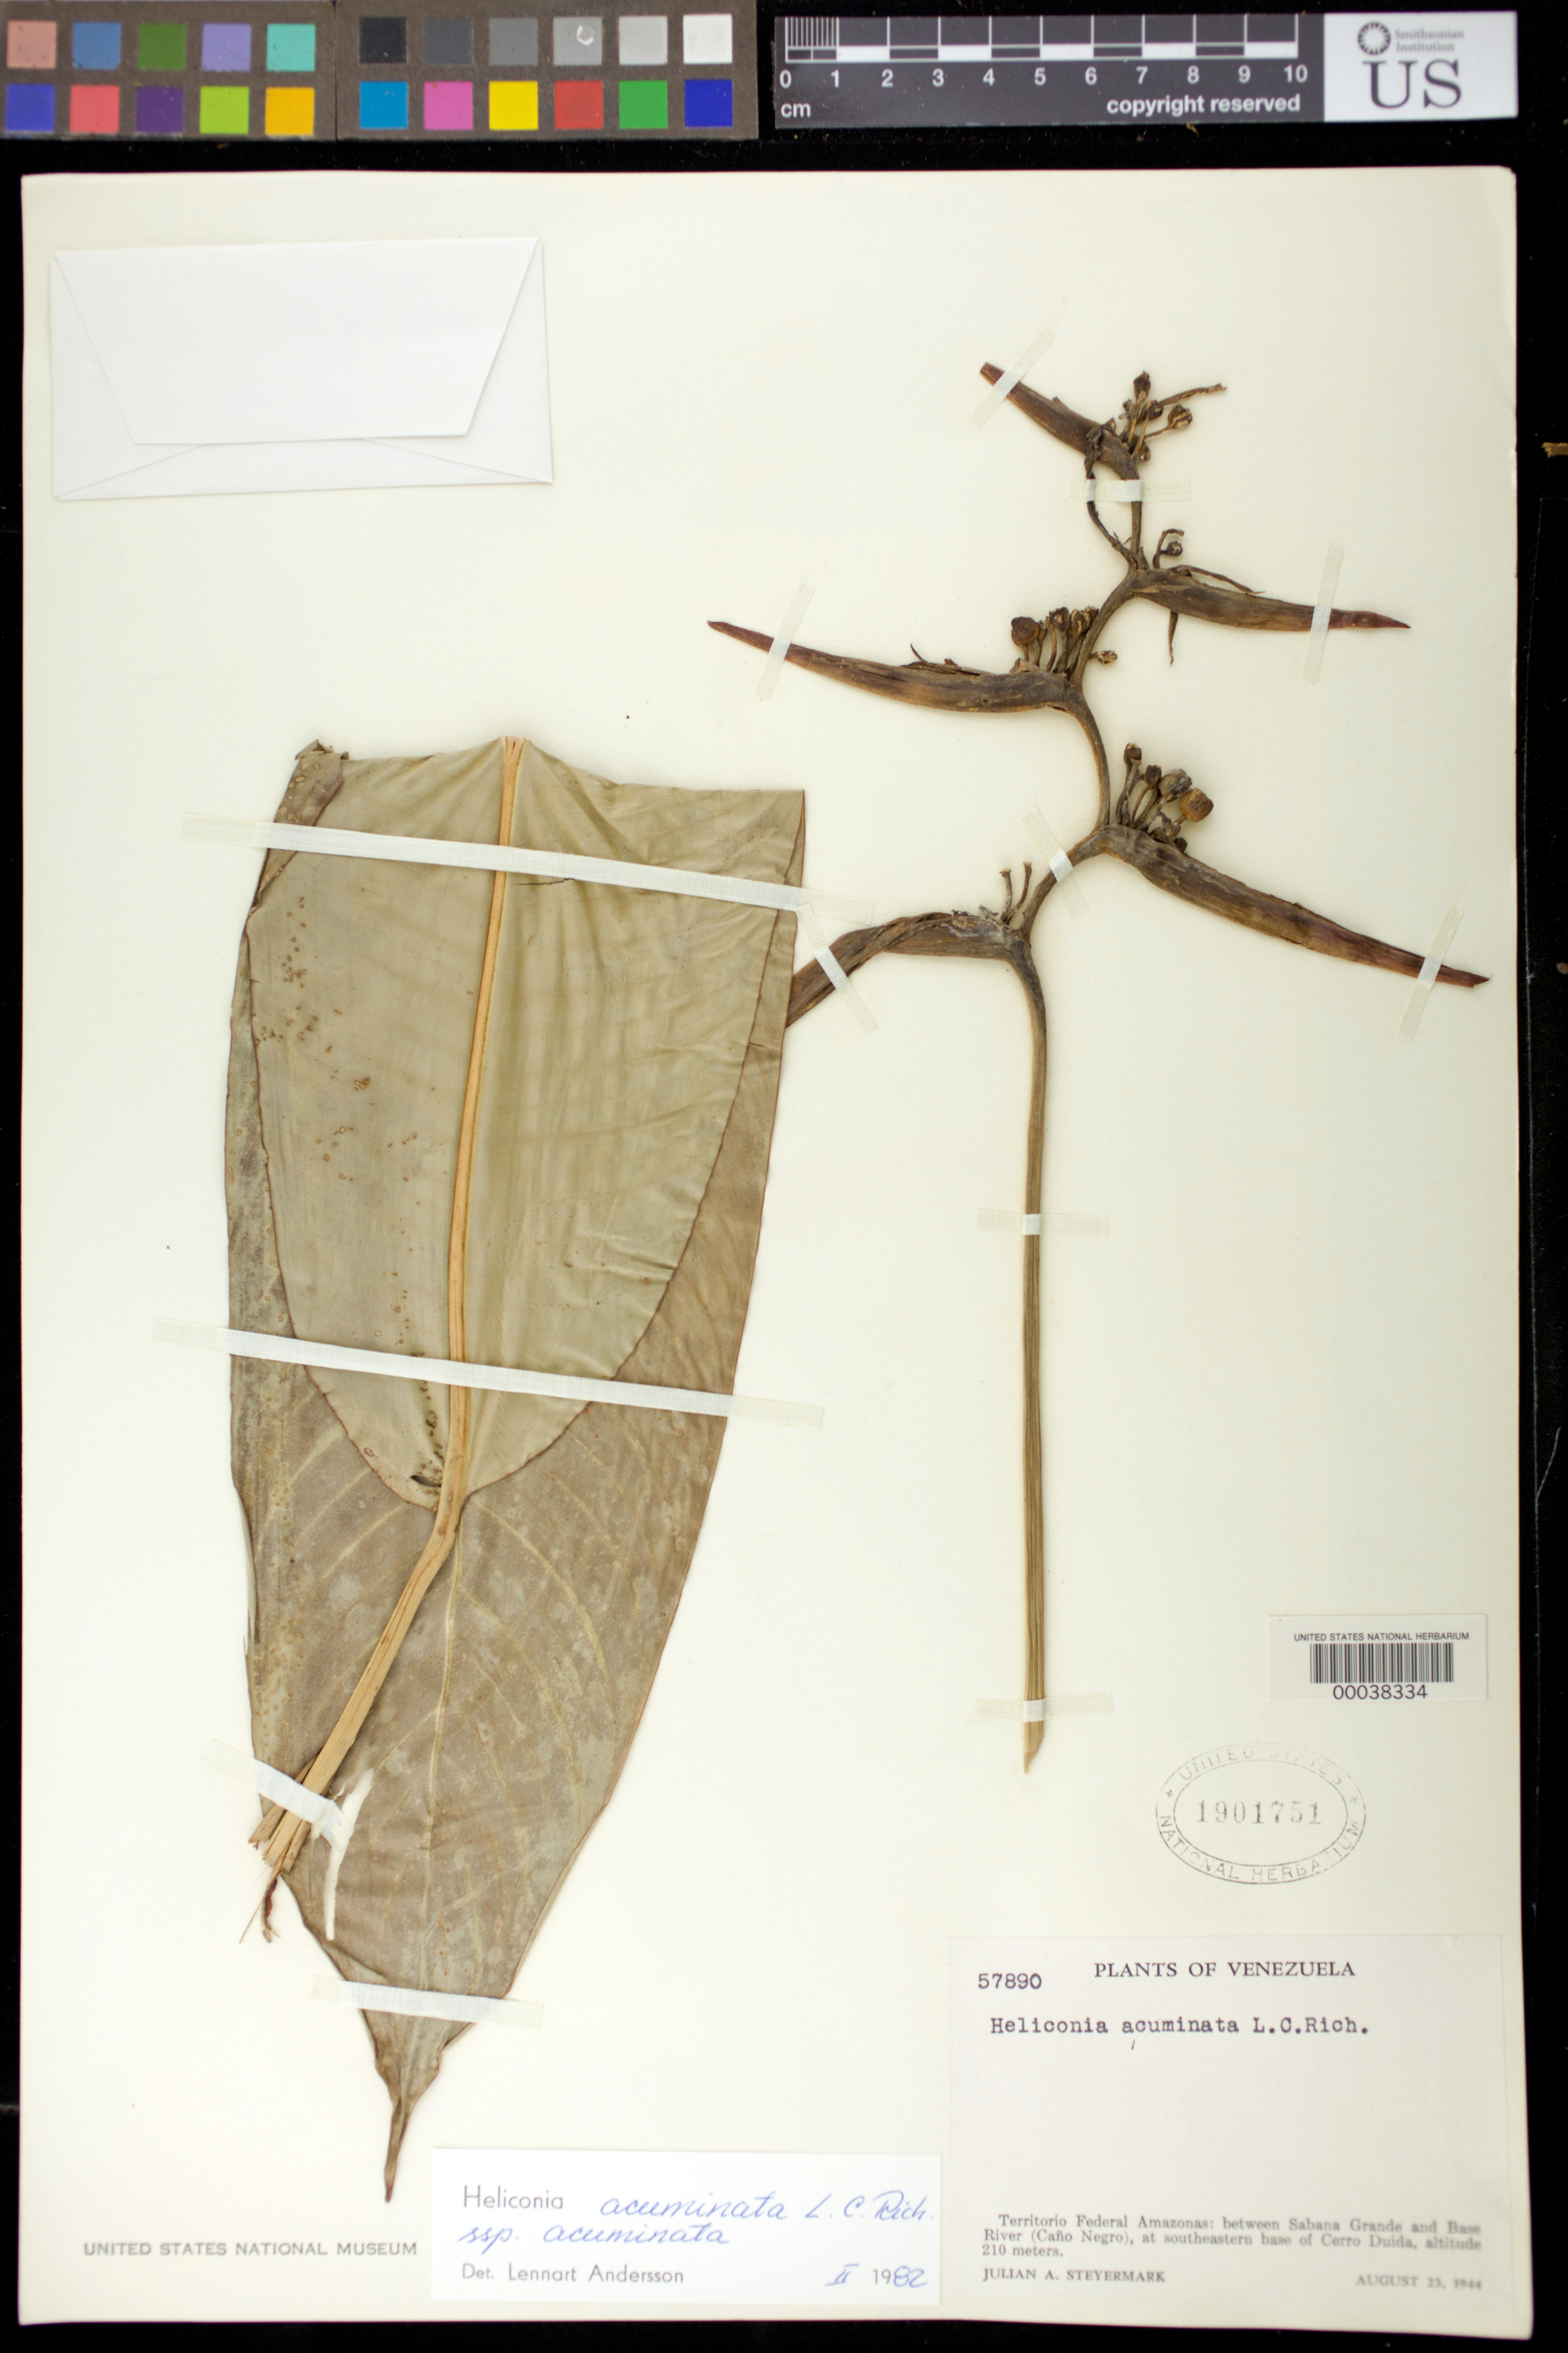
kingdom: Plantae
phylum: Tracheophyta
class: Liliopsida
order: Zingiberales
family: Heliconiaceae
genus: Heliconia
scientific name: Heliconia acuminata subsp. acuminata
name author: A. Rich.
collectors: J. Steyermark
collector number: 57890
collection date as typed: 23 Aug 1944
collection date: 1944-08-23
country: Venezuela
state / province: Amazonas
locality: Between sabana grande and base river (Cano Negro), at se base of Cerro Duida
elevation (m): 210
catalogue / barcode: US 1901751